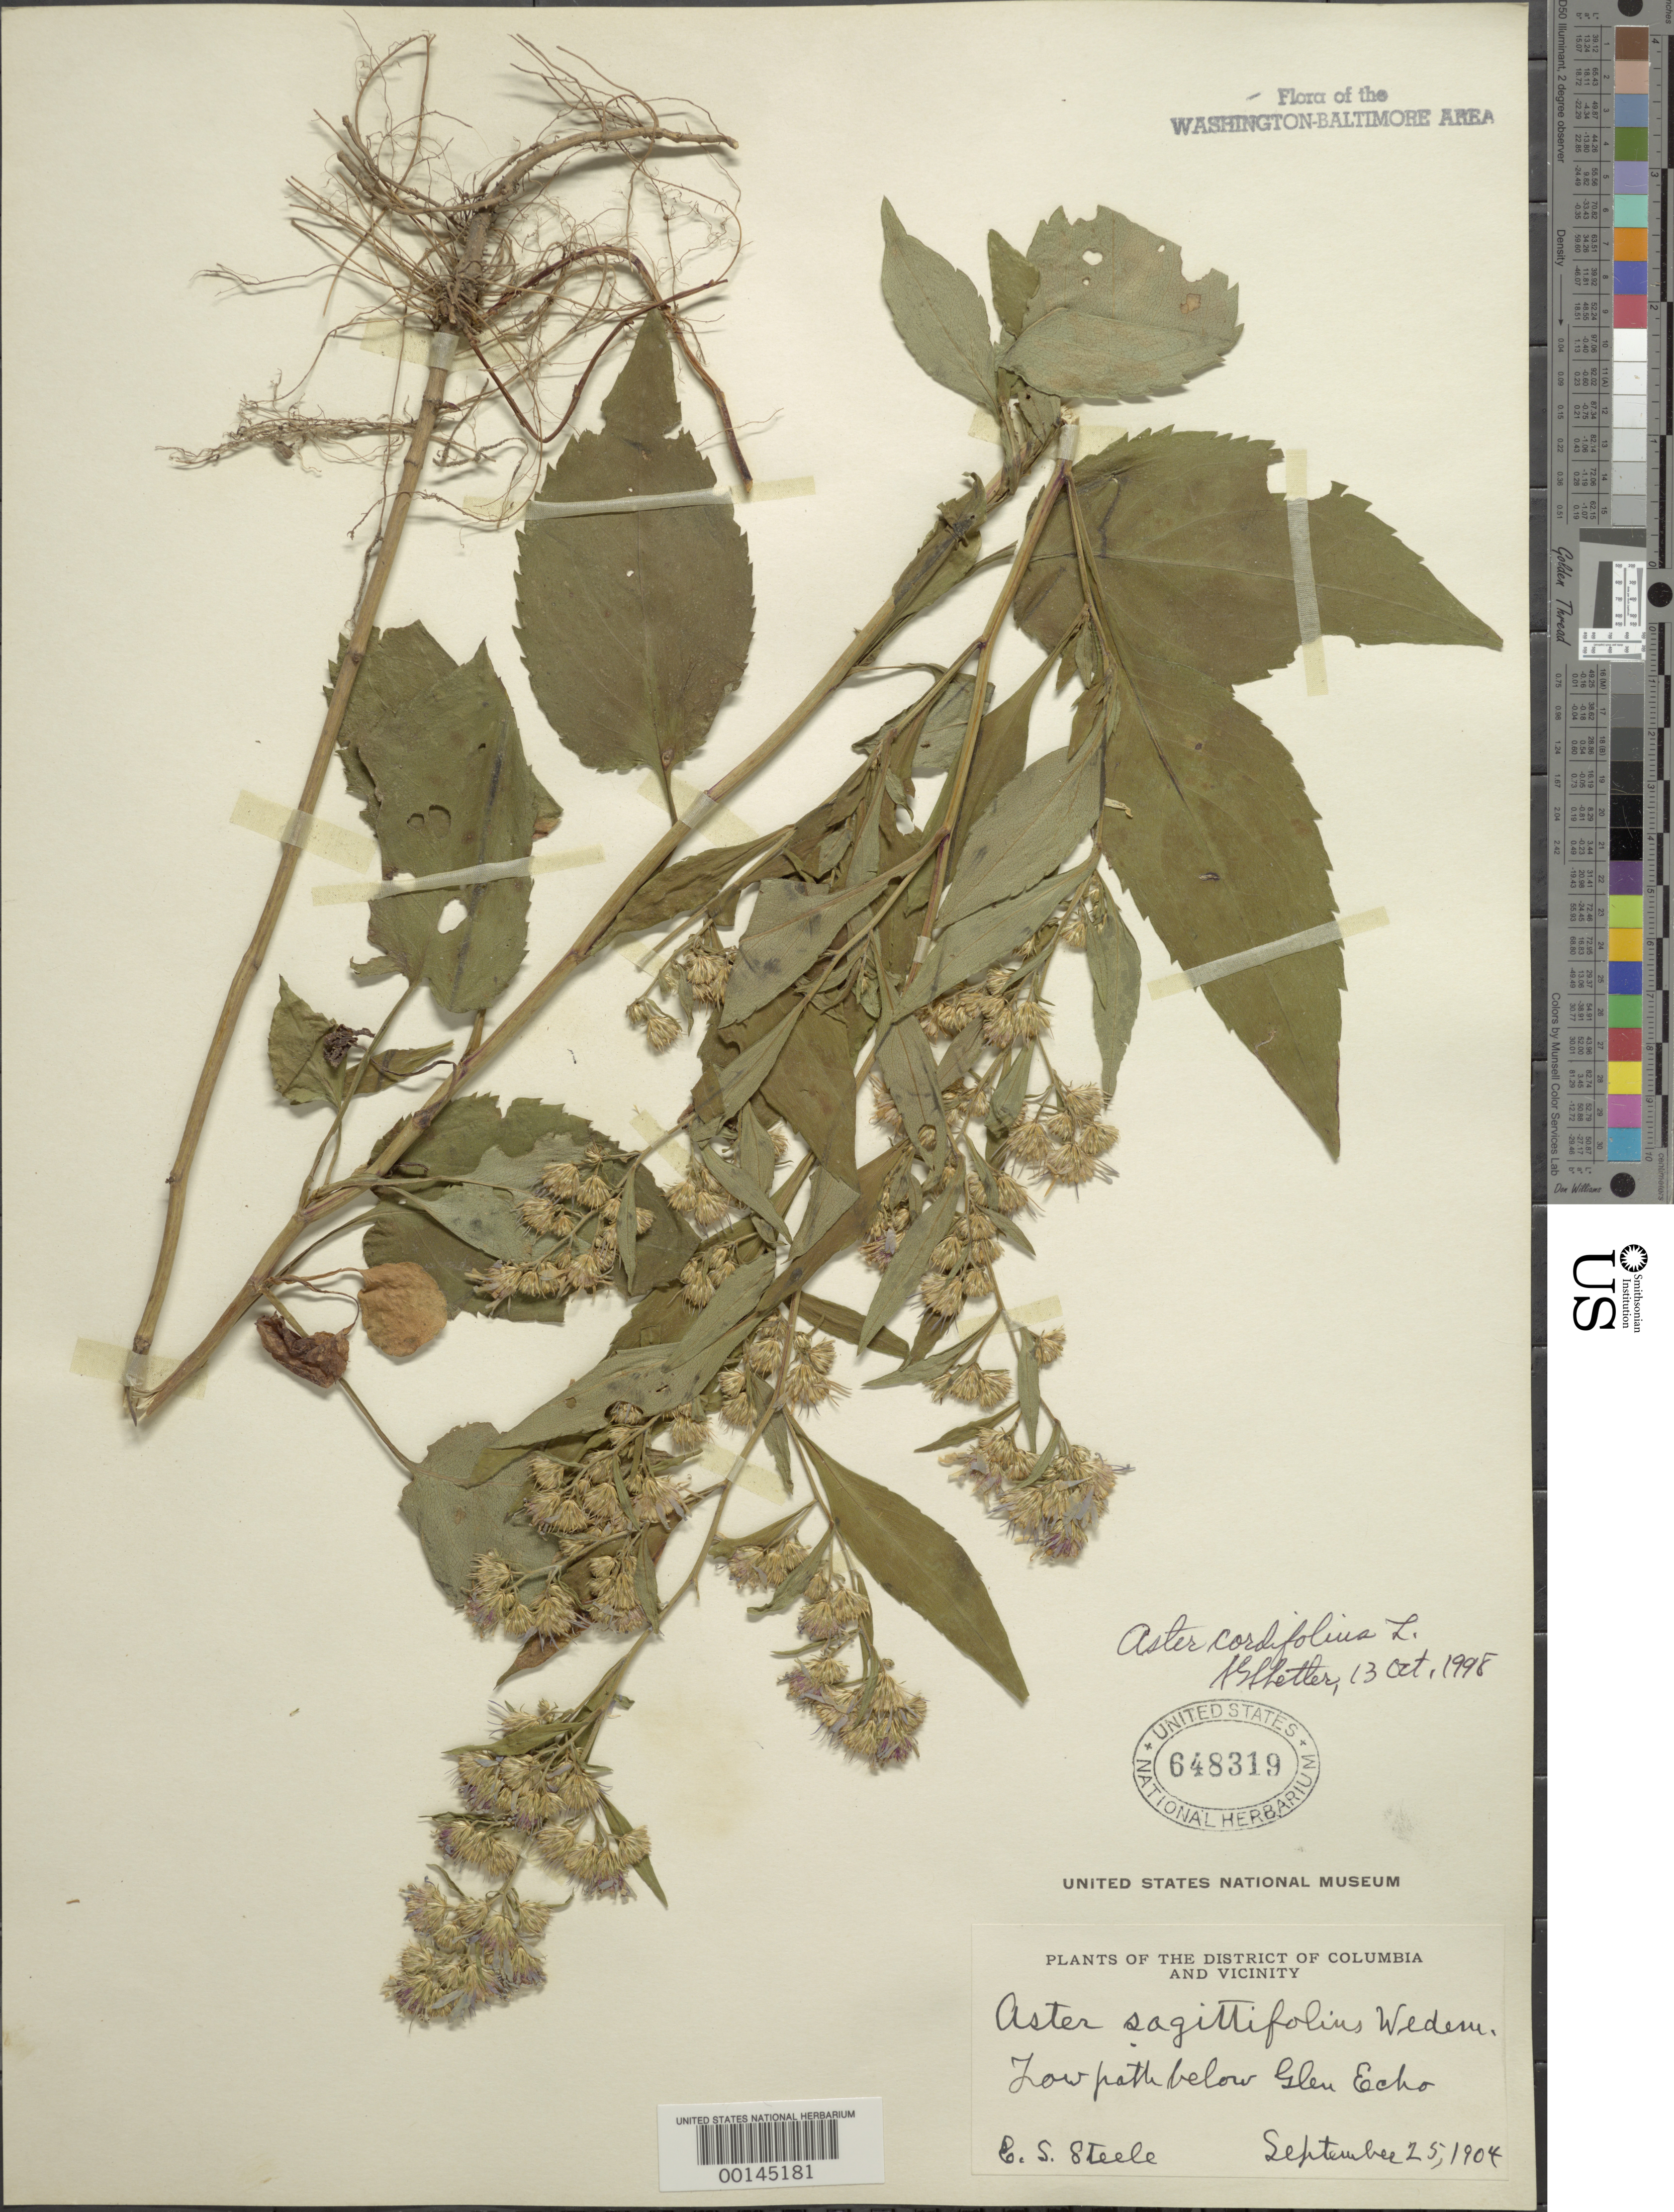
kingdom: Plantae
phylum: Tracheophyta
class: Magnoliopsida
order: Asterales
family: Asteraceae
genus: Symphyotrichum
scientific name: Symphyotrichum cordifolium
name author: (L.) G.L. Nesom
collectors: E. Steele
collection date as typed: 25 Sep 1904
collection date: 1904-09-25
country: United States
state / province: Maryland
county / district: Montgomery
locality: Glen Echo Towpath C. & O. Canal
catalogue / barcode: US 648319